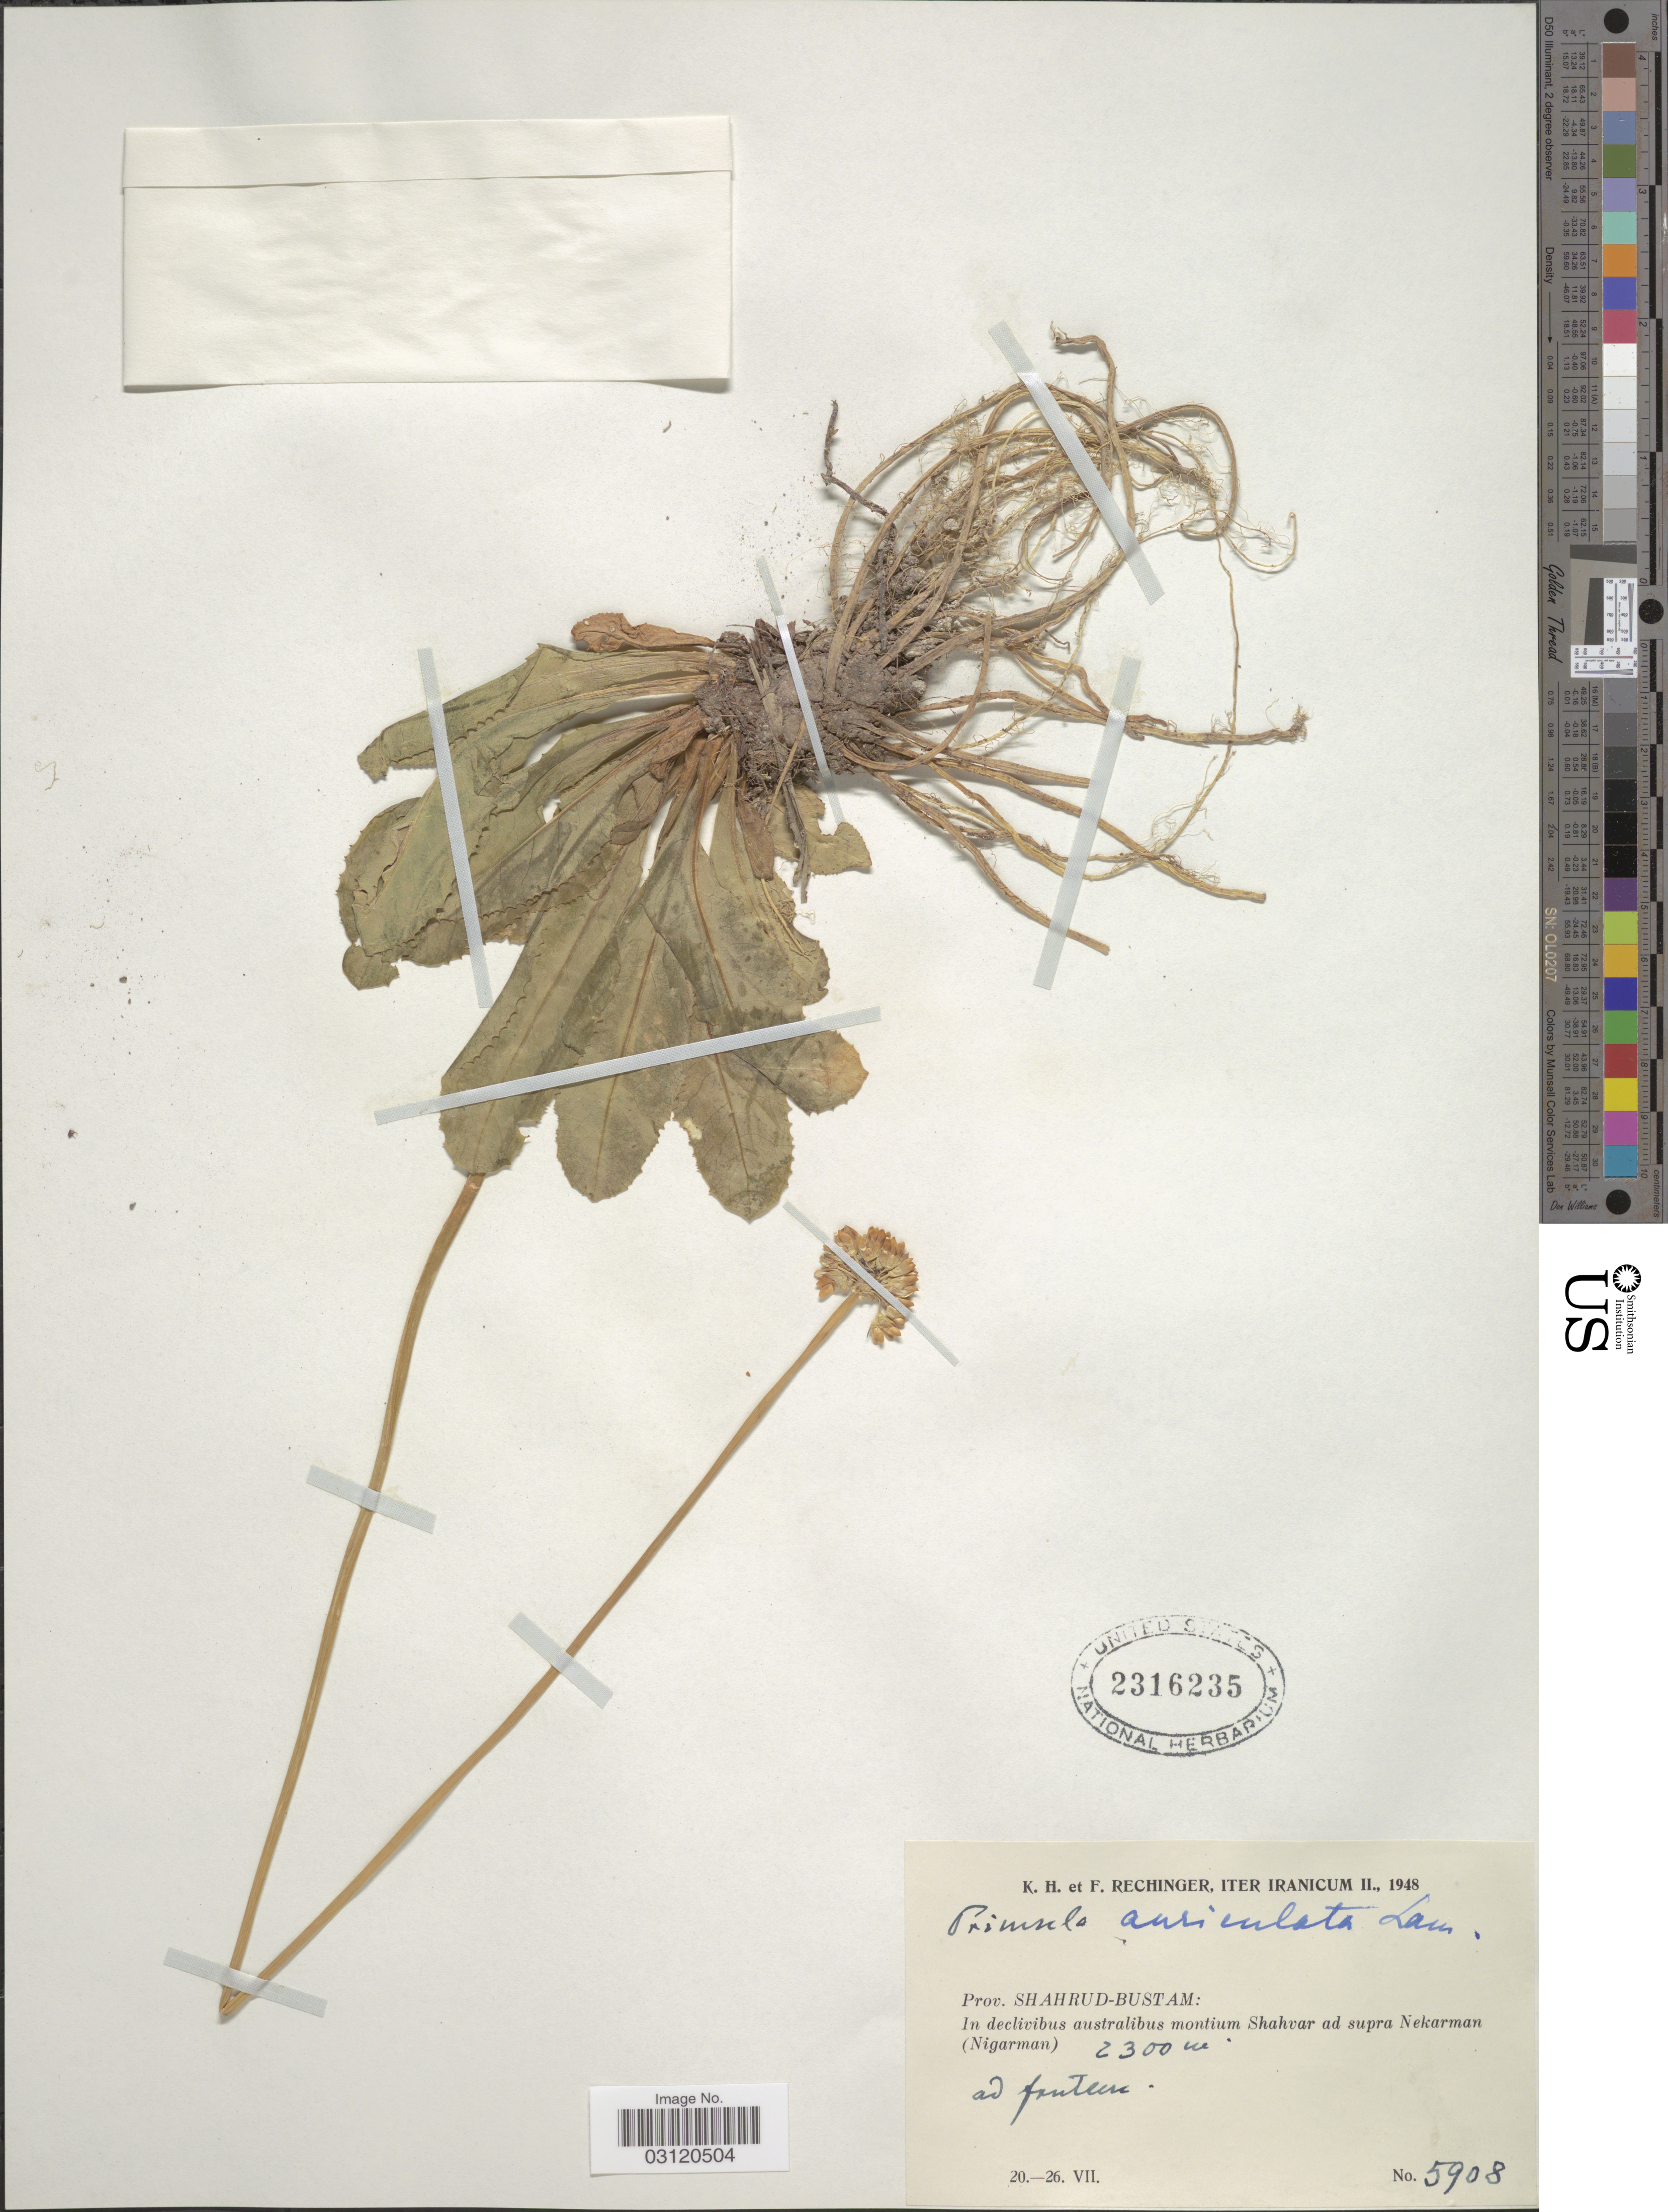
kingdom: Plantae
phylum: Tracheophyta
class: Magnoliopsida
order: Ericales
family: Primulaceae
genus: Primula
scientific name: Primula auriculata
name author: Lam.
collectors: K. H. Rechinger & F. Rechinger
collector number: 5908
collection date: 1948-07-20/1948-07-26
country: Iran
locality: Prov. Shahrud-Bustam: In declivibus australibus montium Shahvar ad supra Nekarman (Nigarman).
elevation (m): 2300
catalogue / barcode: US 2316235